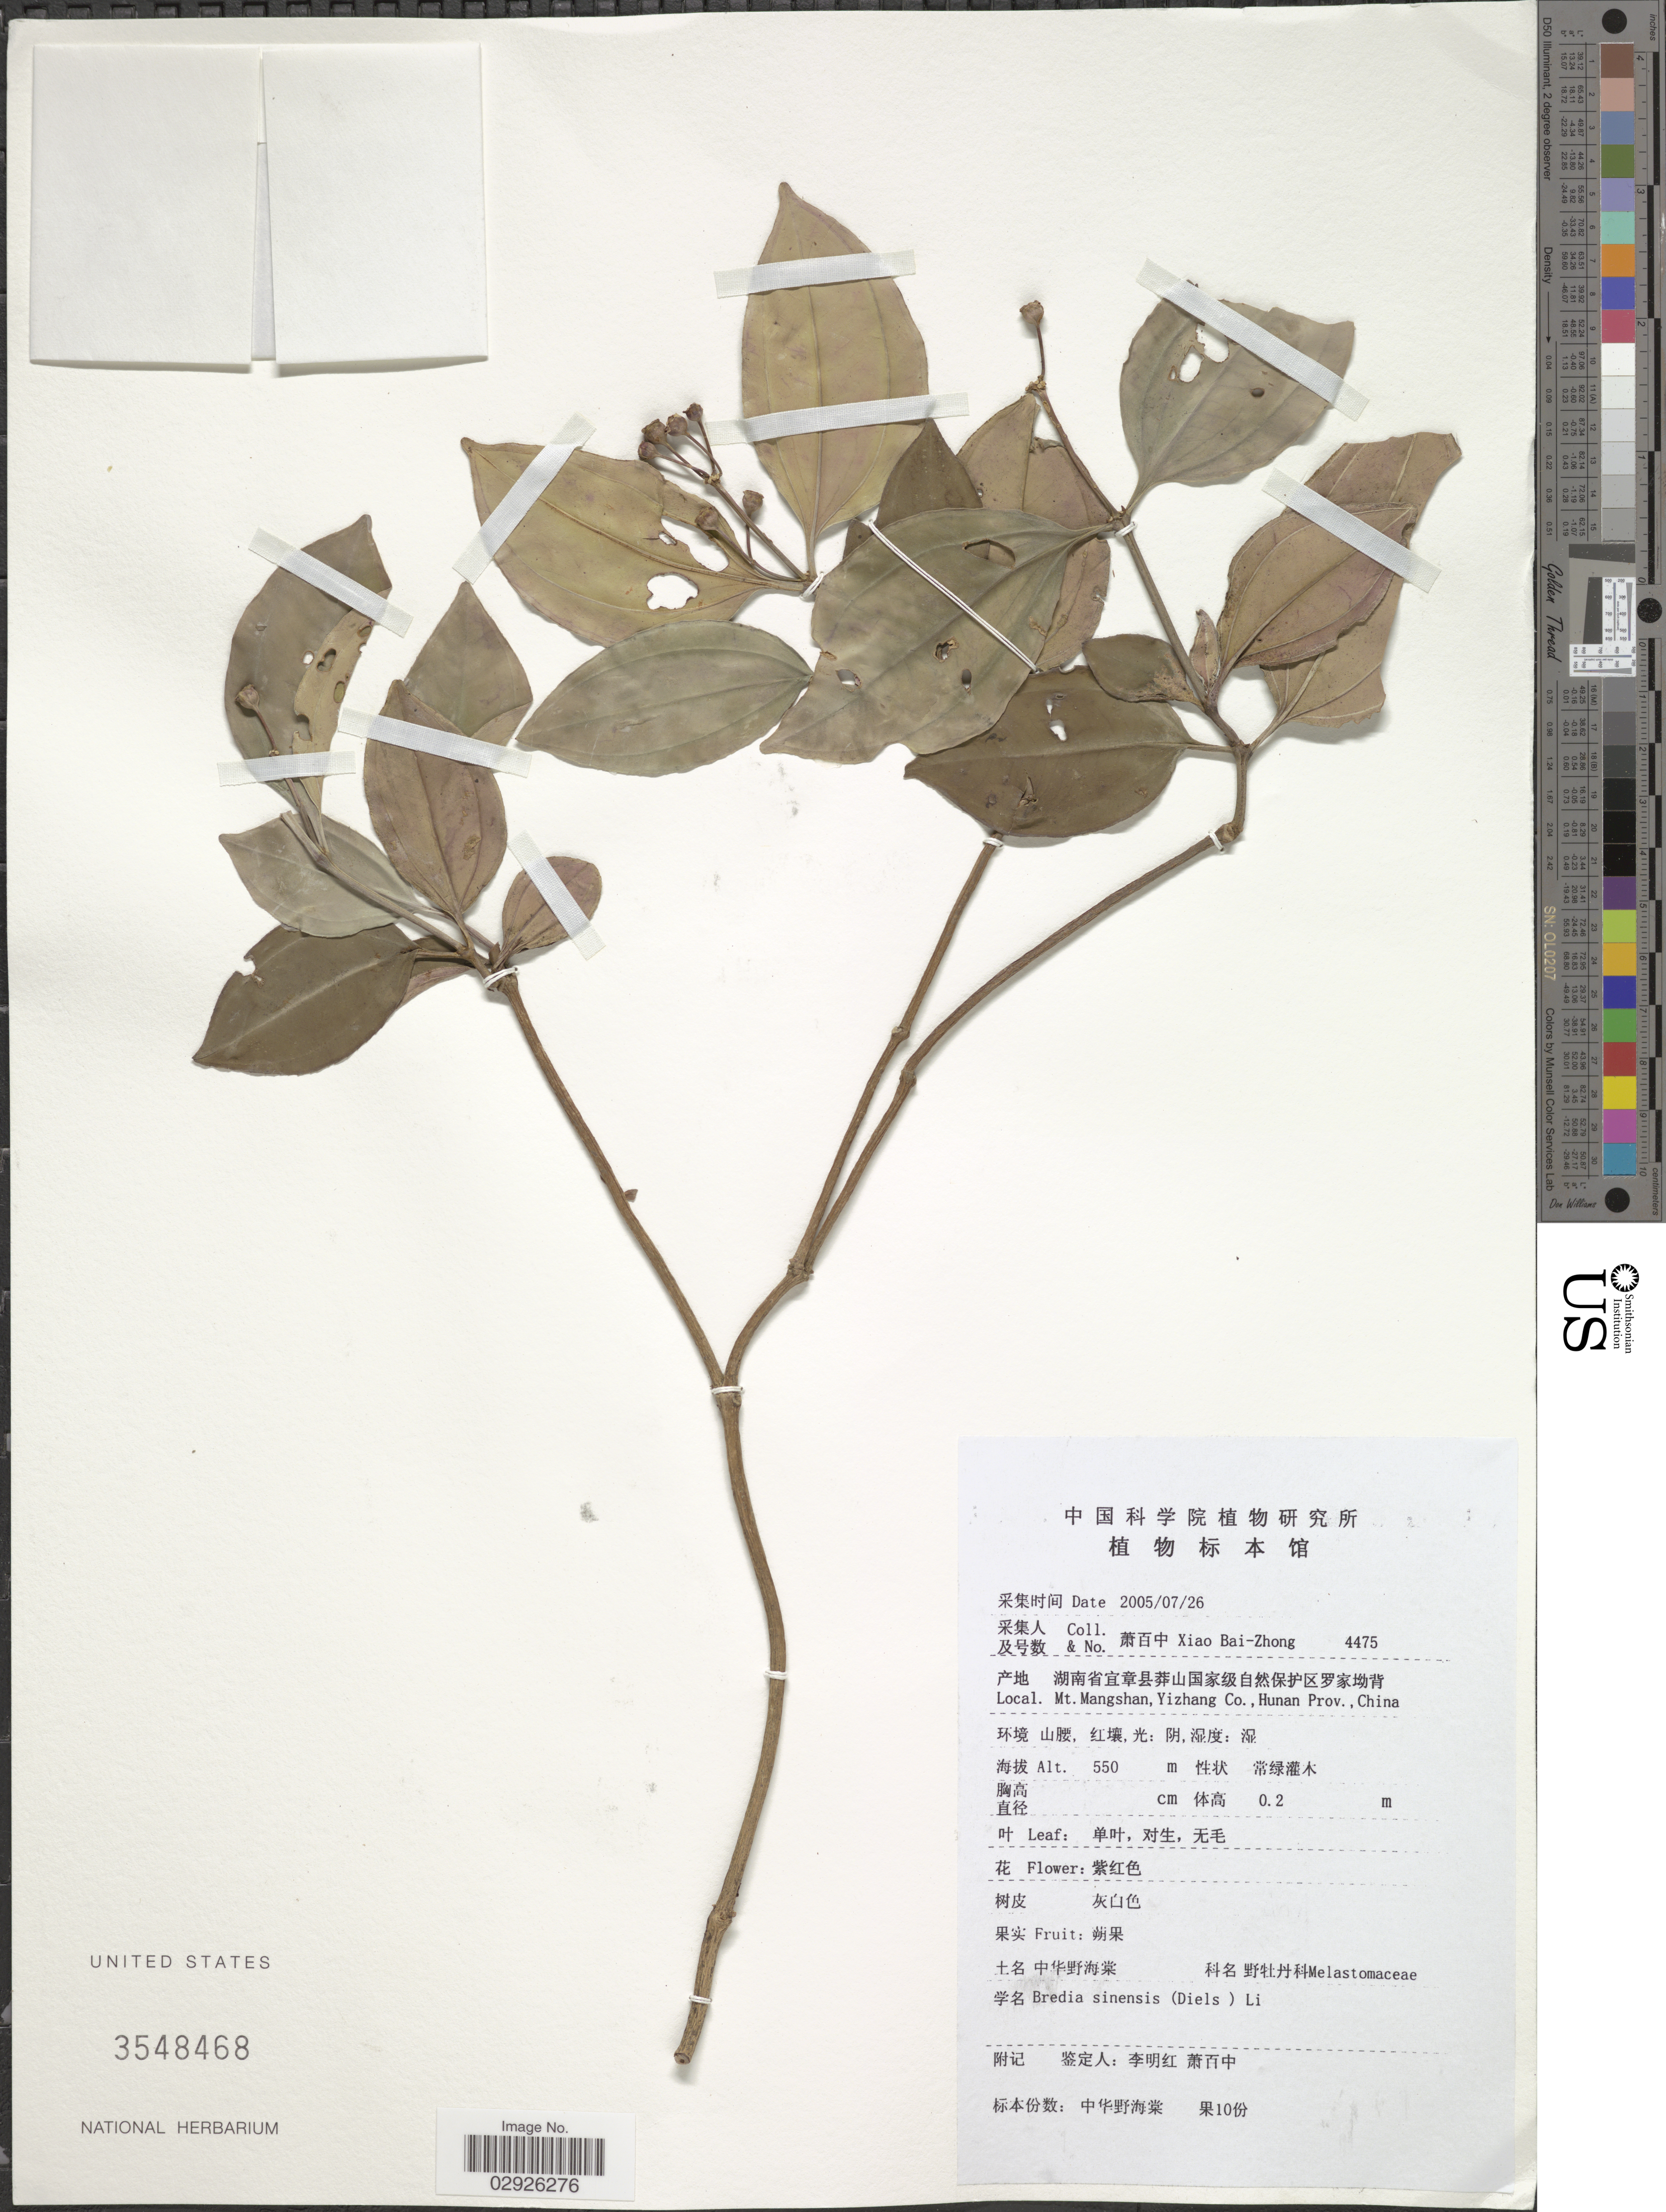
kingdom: Plantae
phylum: Tracheophyta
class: Magnoliopsida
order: Myrtales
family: Melastomataceae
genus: Bredia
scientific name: Bredia sinensis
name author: H.L. Li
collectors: B. Z. Xiao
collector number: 4475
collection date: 2005-07-26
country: China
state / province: Hunan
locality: Mt. Mangshan, Yizhang Co., Hunan Prov.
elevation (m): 550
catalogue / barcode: US 3548468